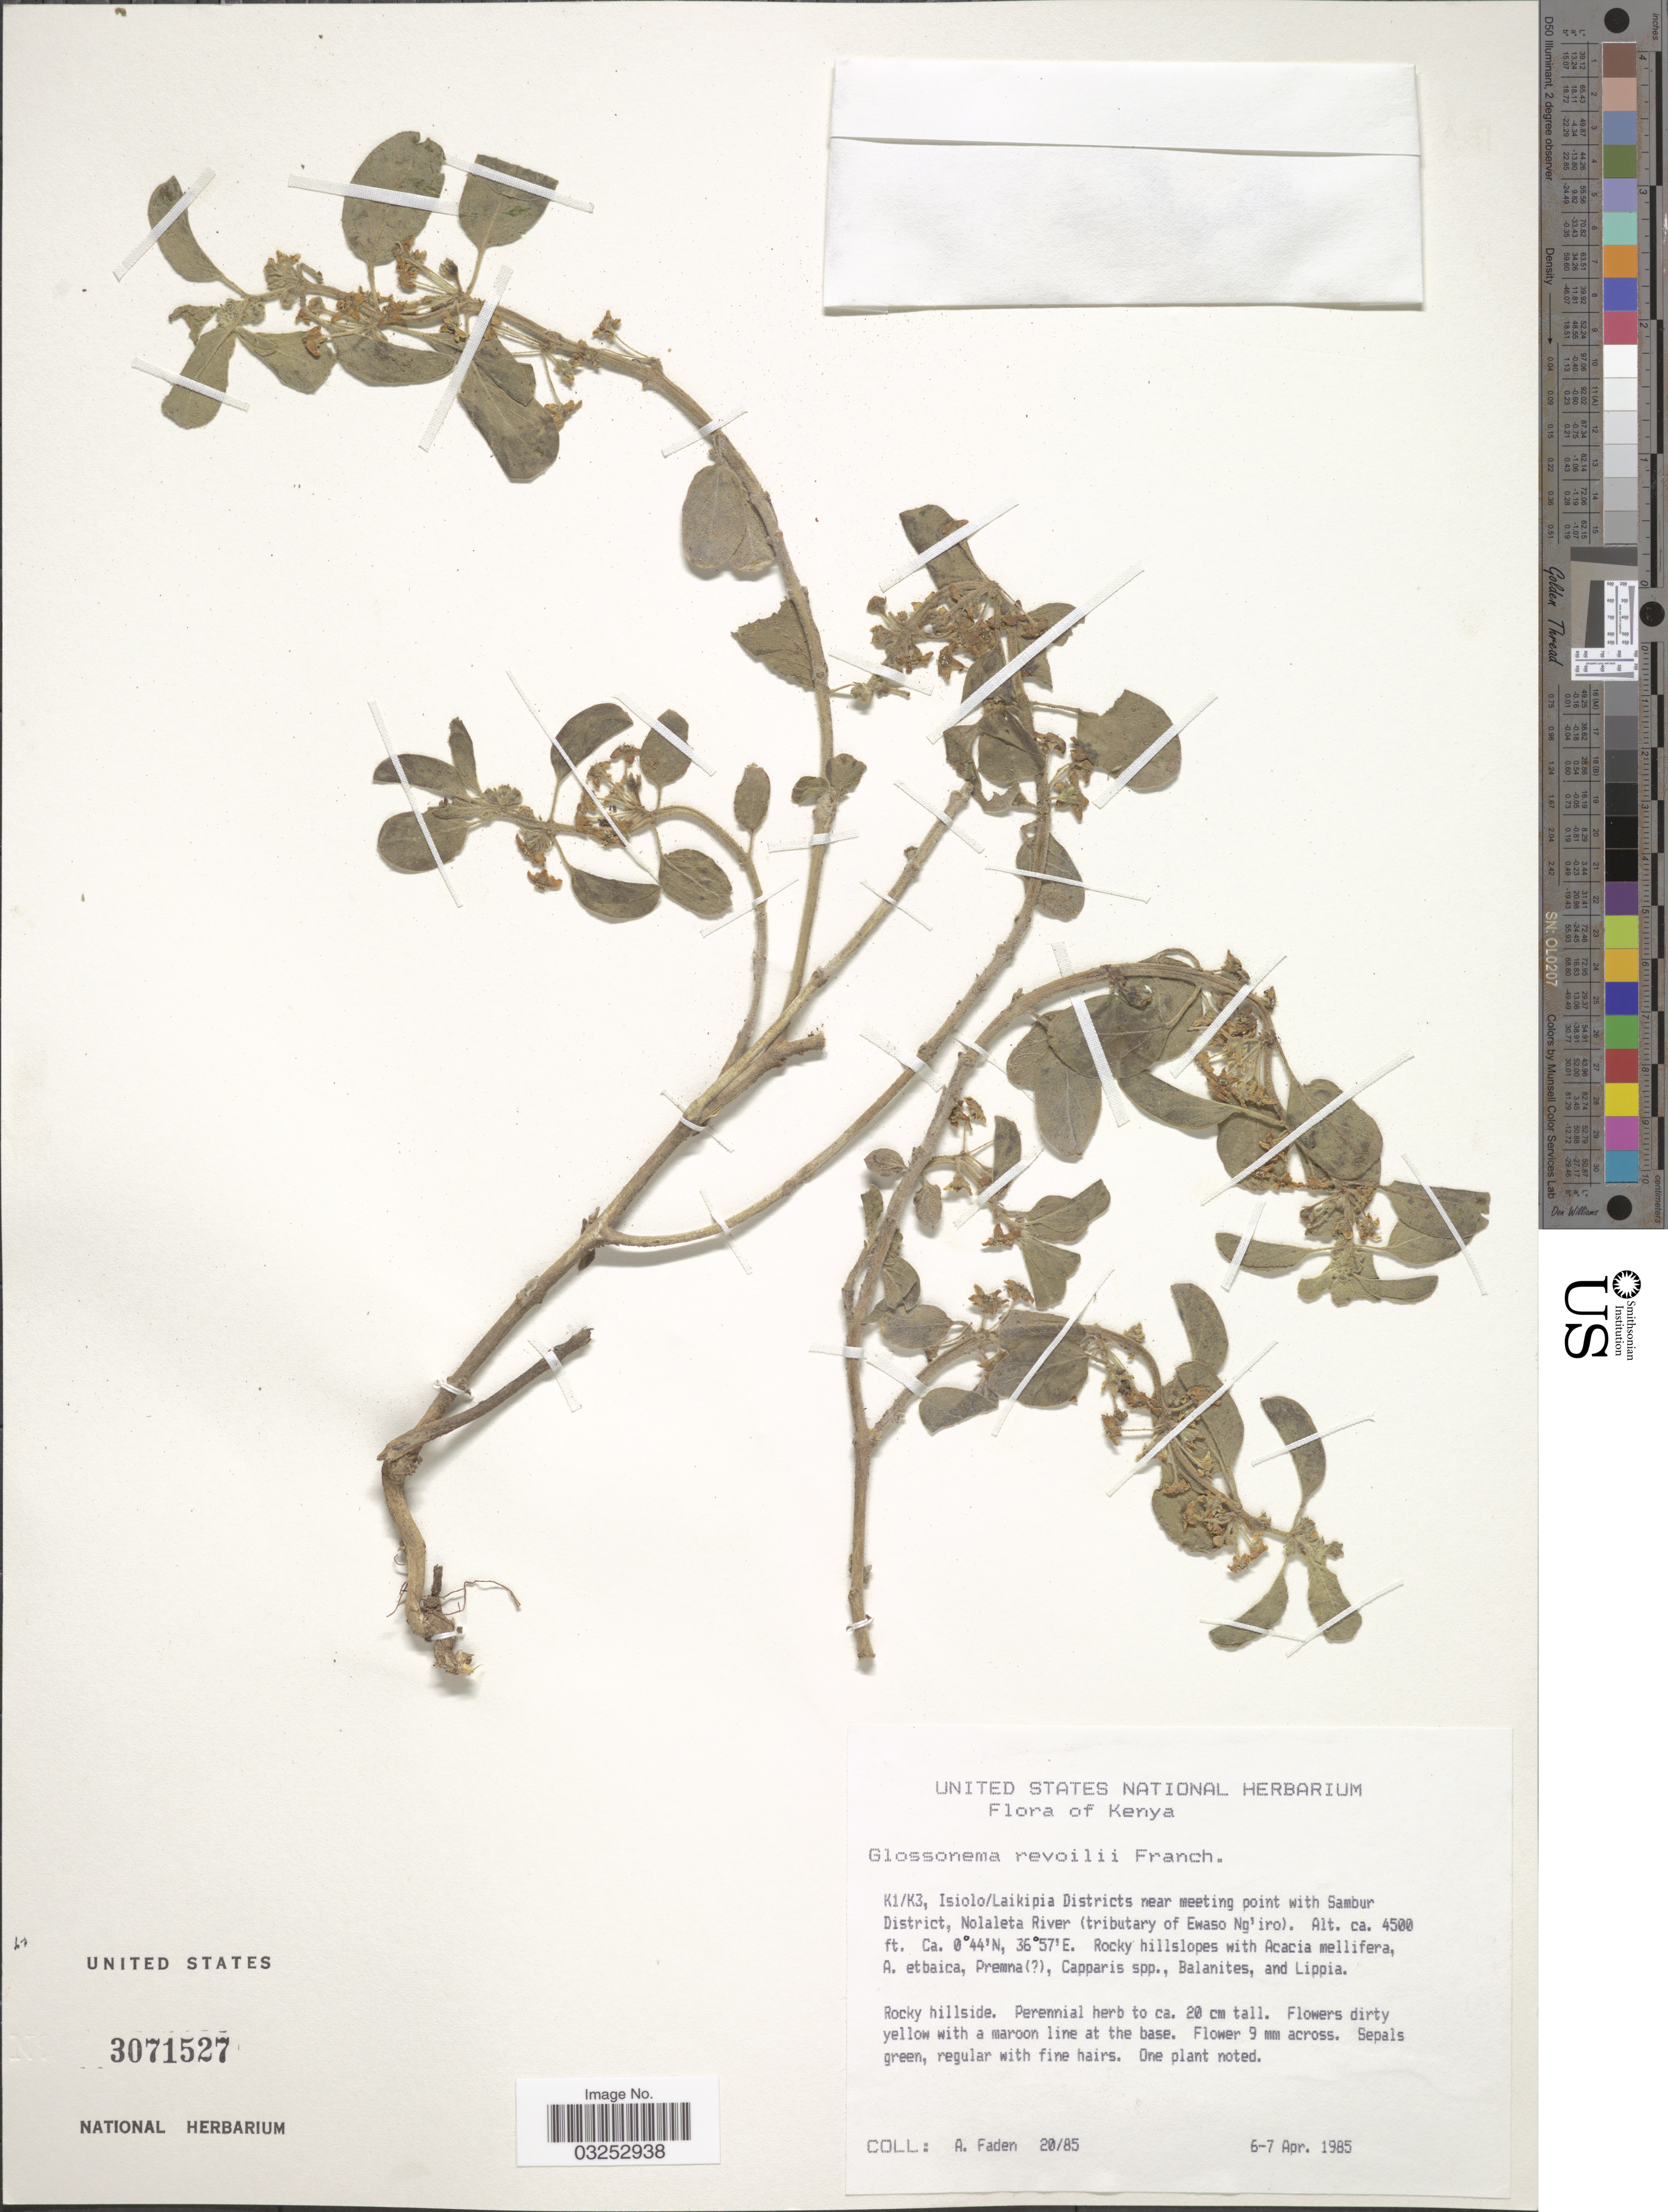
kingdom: Plantae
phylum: Tracheophyta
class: Magnoliopsida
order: Gentianales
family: Apocynaceae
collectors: A. J. Faden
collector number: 20/85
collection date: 1985-04-06/1985-04-07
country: Kenya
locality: K1/K3, Isiolo/Laikipia Districts near meeting point with Sambur District, Nolaleta River (tributary of Ewaso Ng'iro).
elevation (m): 1372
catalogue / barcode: US 3071527